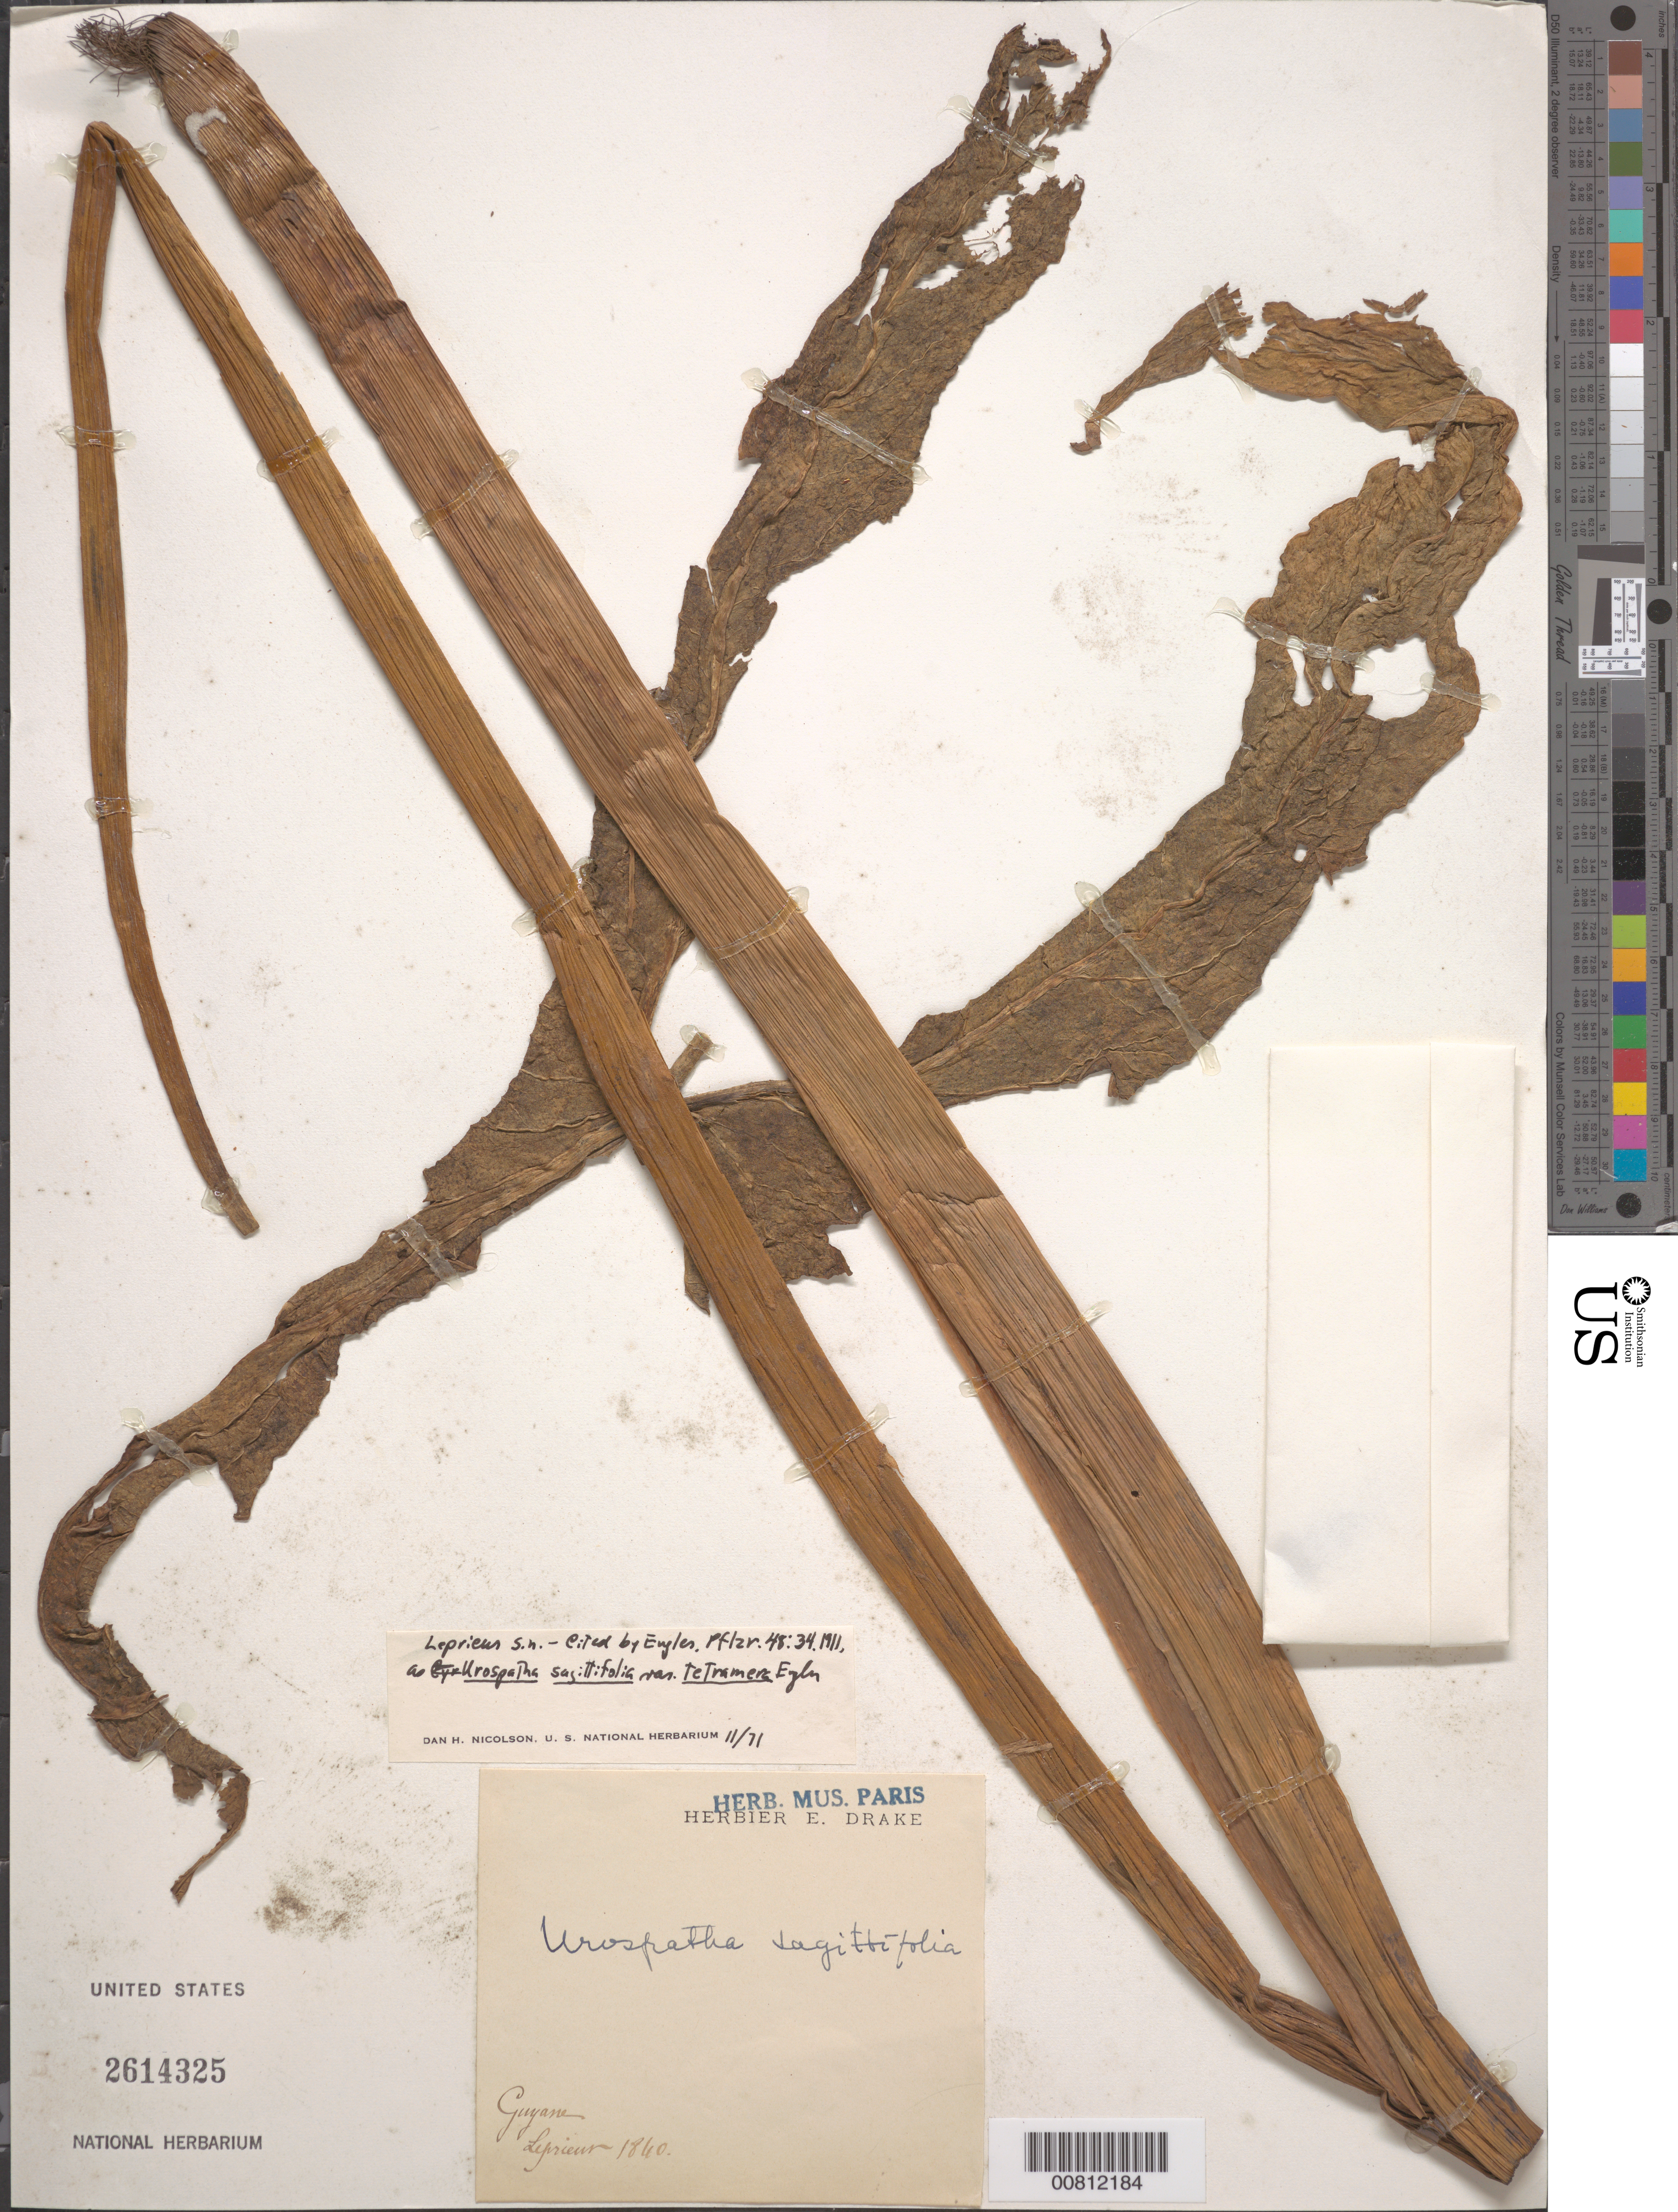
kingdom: Plantae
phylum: Tracheophyta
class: Liliopsida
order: Alismatales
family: Araceae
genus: Urospatha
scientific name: Urospatha sagittifolia var. tetramera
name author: Engl.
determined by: Nicolson, Dan H.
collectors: F. M. R. Leprieur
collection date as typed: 1860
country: French Guiana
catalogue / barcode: US 2614352